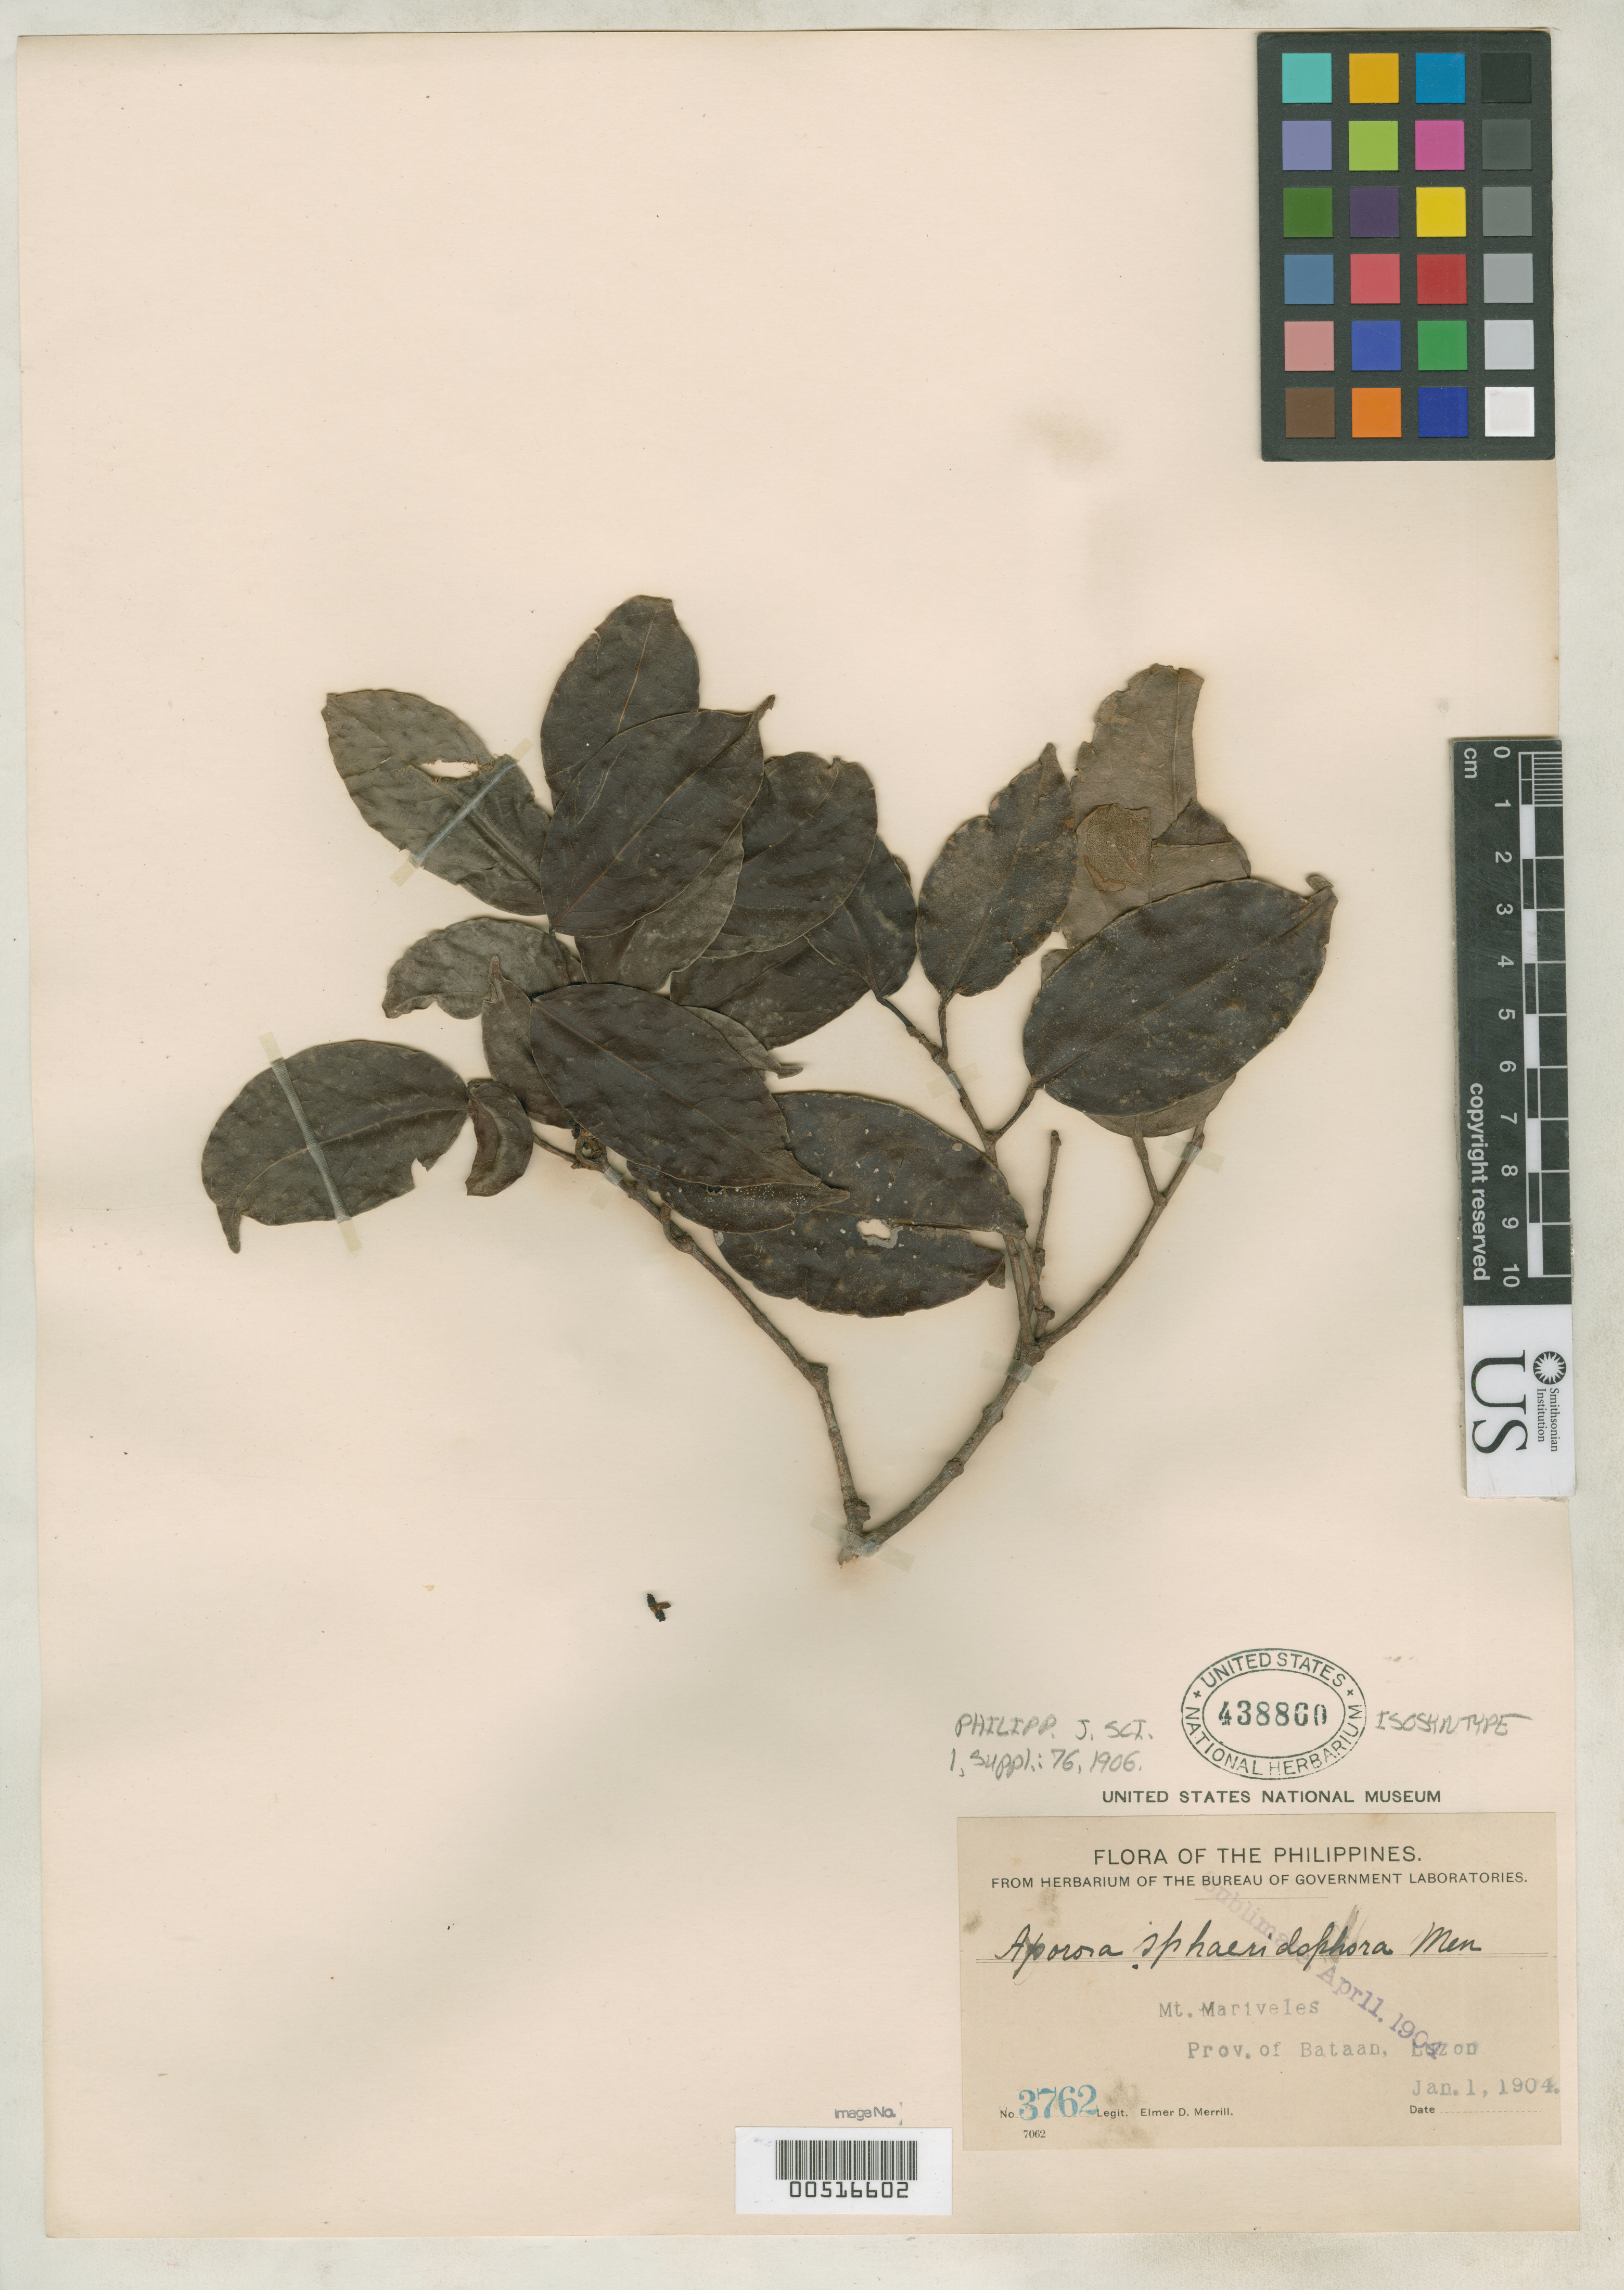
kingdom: Plantae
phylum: Tracheophyta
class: Magnoliopsida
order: Malpighiales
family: Phyllanthaceae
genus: Aporosa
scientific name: Aporosa sphaeridophora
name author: Merr.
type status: Isosyntype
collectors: E. D. Merrill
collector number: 3762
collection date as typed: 01 Jan 1904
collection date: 1904-01-01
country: Philippines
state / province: Central Luzon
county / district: Bataan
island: Luzon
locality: Mt. Mariveles, Prov. of Bataan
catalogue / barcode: US 438860